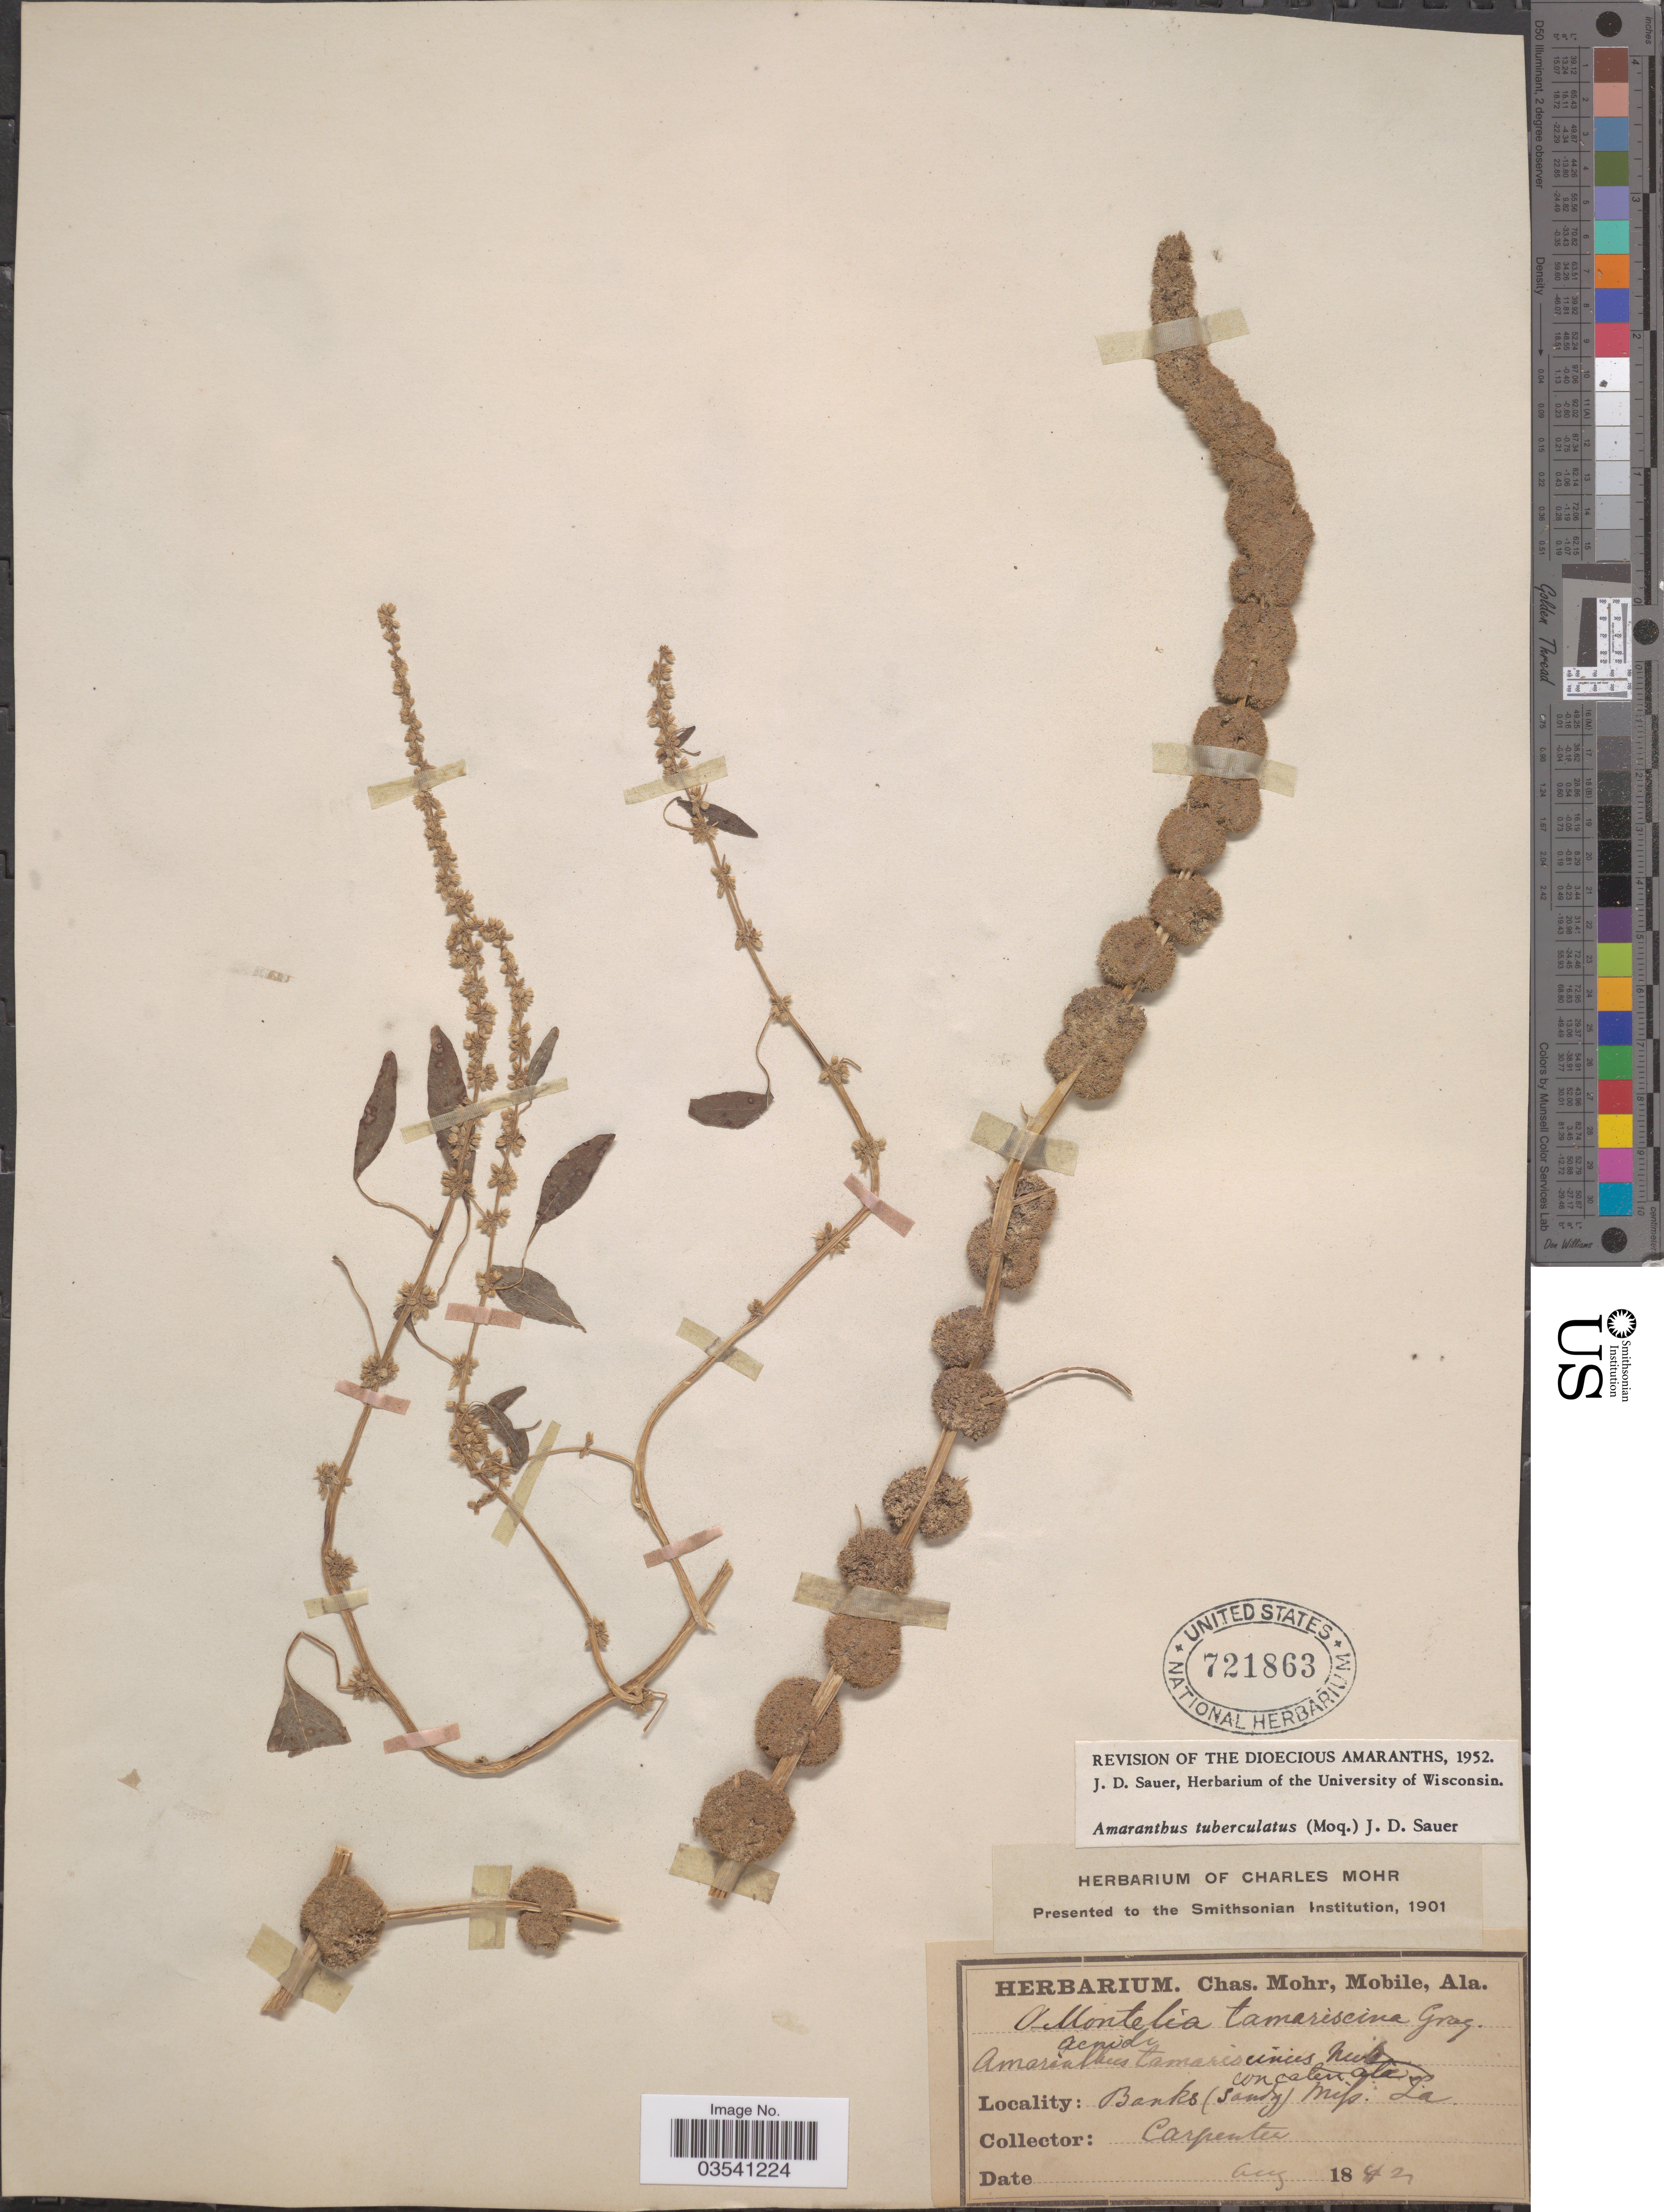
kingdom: Plantae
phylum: Tracheophyta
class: Magnoliopsida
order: Caryophyllales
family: Amaranthaceae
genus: Amaranthus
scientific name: Amaranthus tuberculatus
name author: (Moq.) J.D. Sauer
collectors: -. Carpenter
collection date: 1842-08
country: United States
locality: Banks (sandy). Miss. La.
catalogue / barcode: US 721863